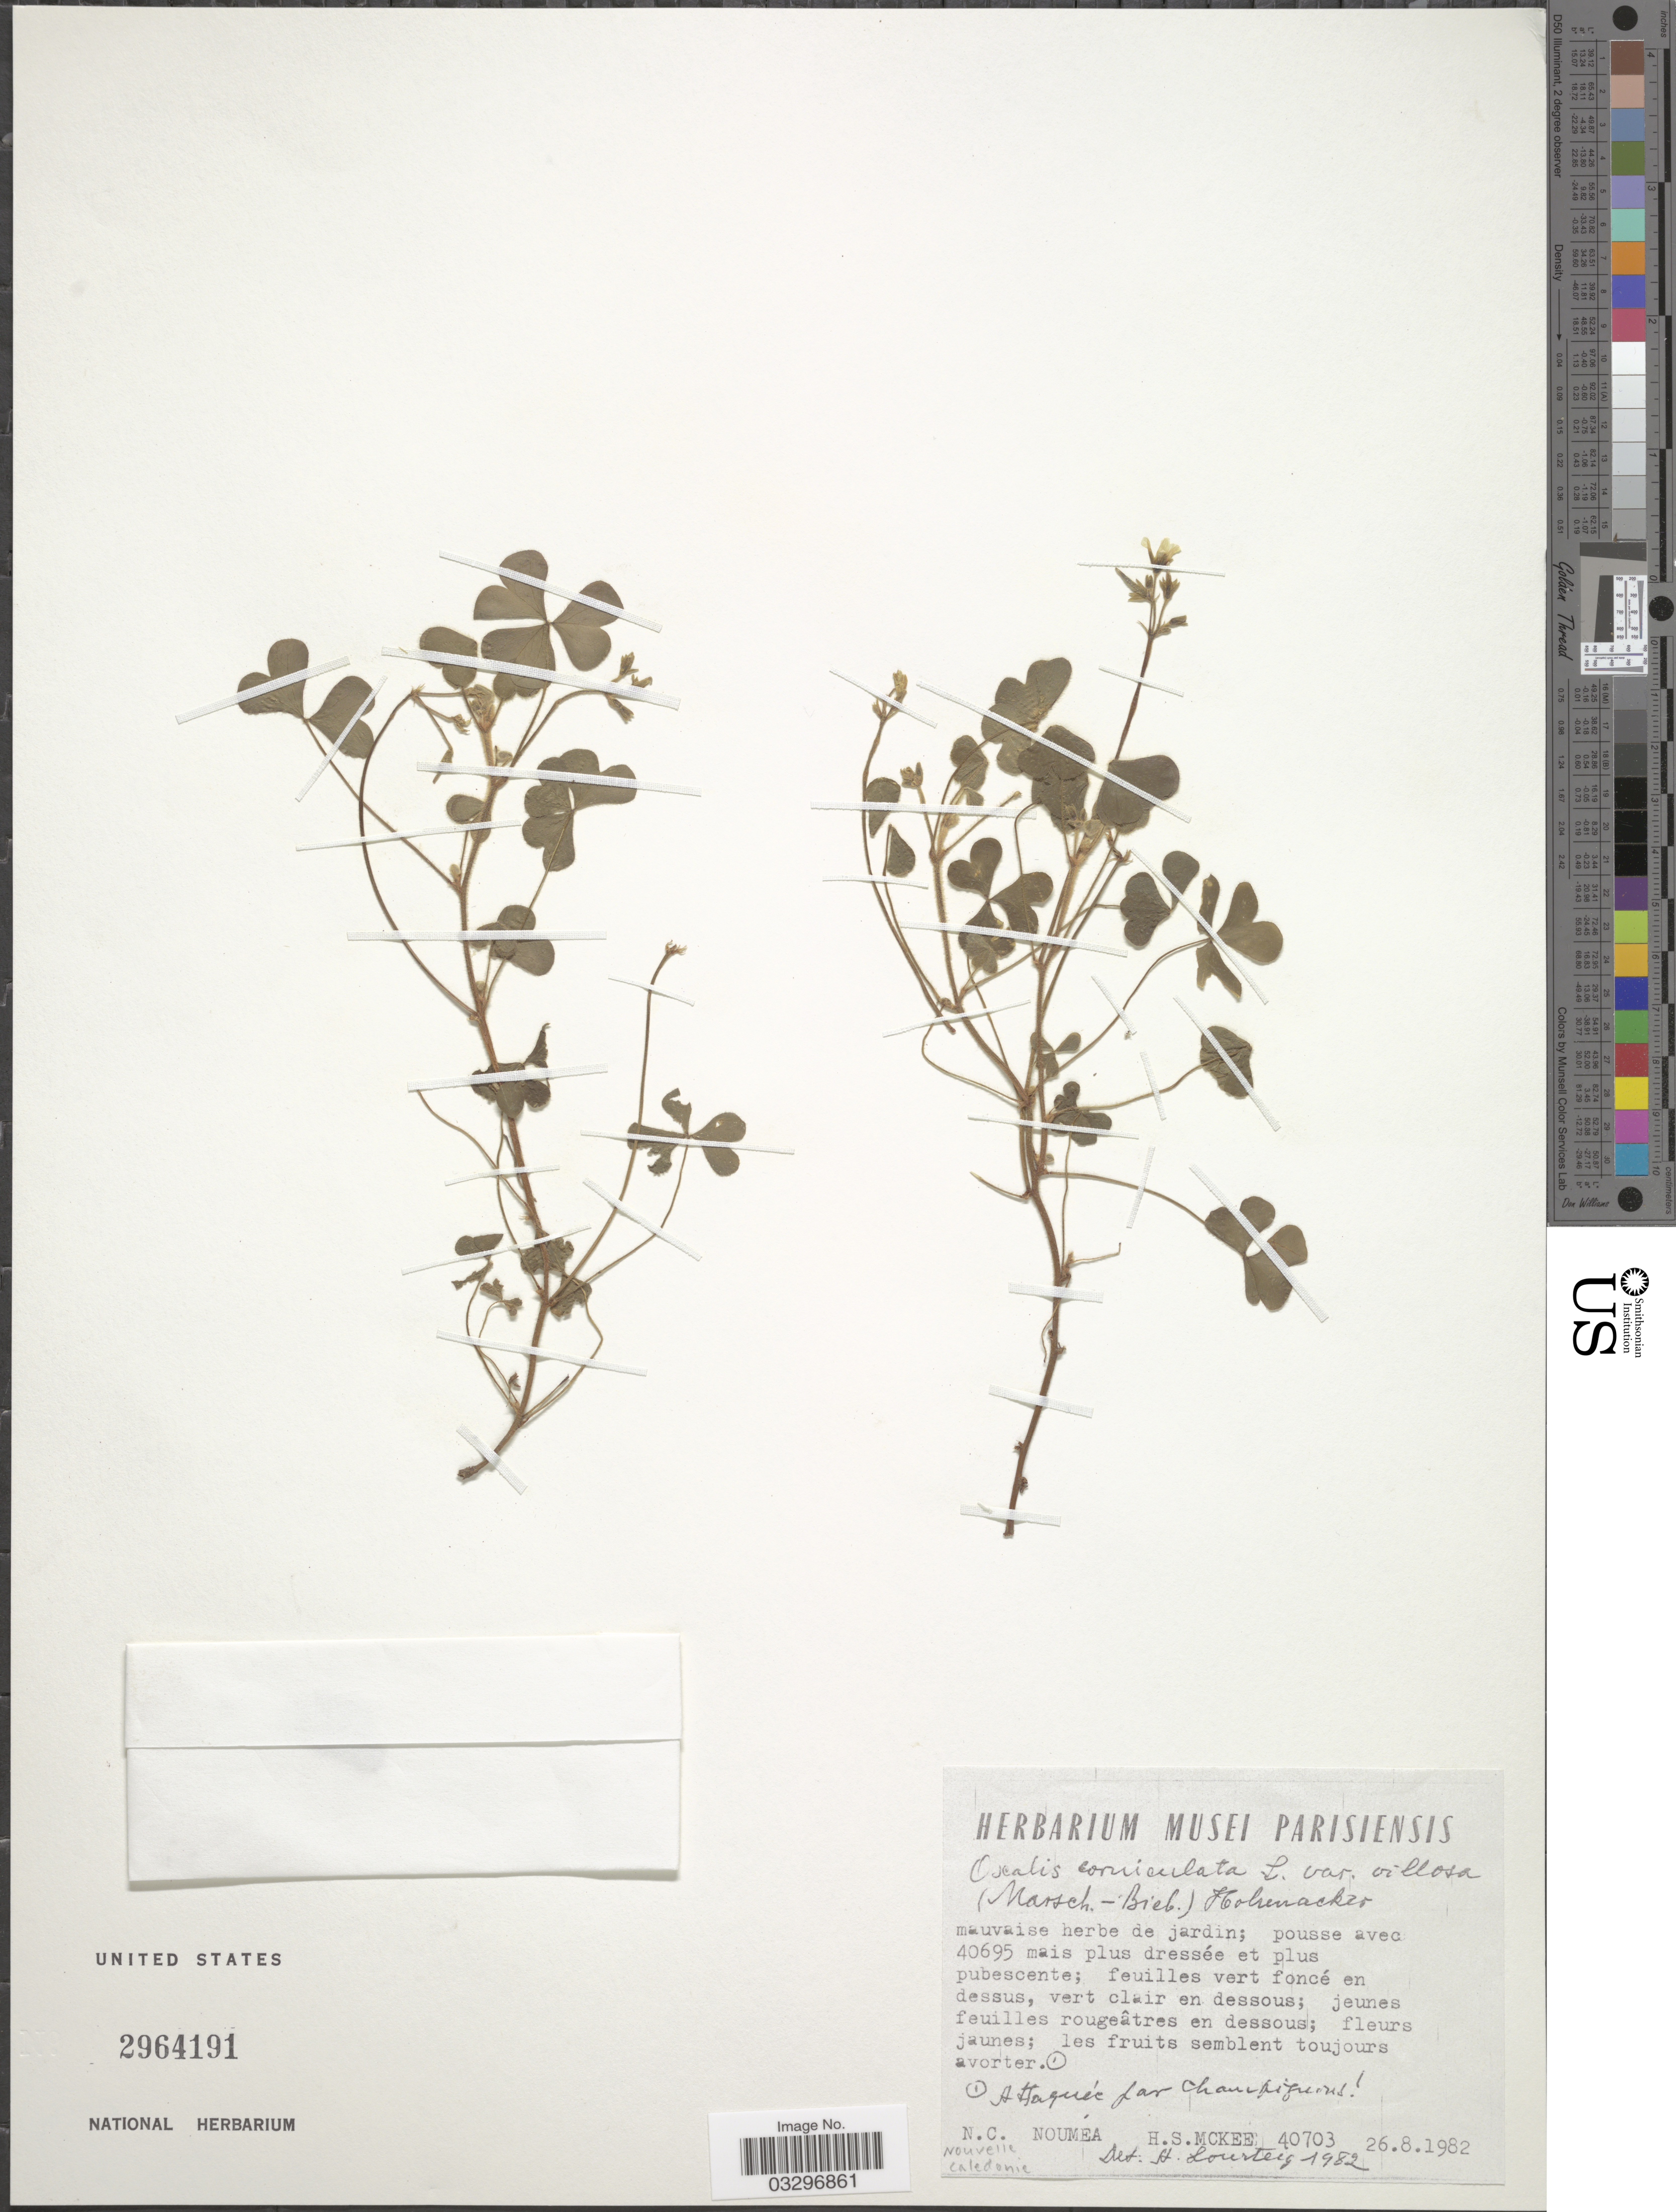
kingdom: Plantae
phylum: Tracheophyta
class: Magnoliopsida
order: Oxalidales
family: Oxalidaceae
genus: Oxalis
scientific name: Oxalis corniculata var. villosa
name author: (M. Bieb.) Hohen.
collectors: H. S. McKee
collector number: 40703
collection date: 1982-08-26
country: New Caledonia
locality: Nouvelle Caledonie. N.C. Nouméa.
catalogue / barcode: US 2964191